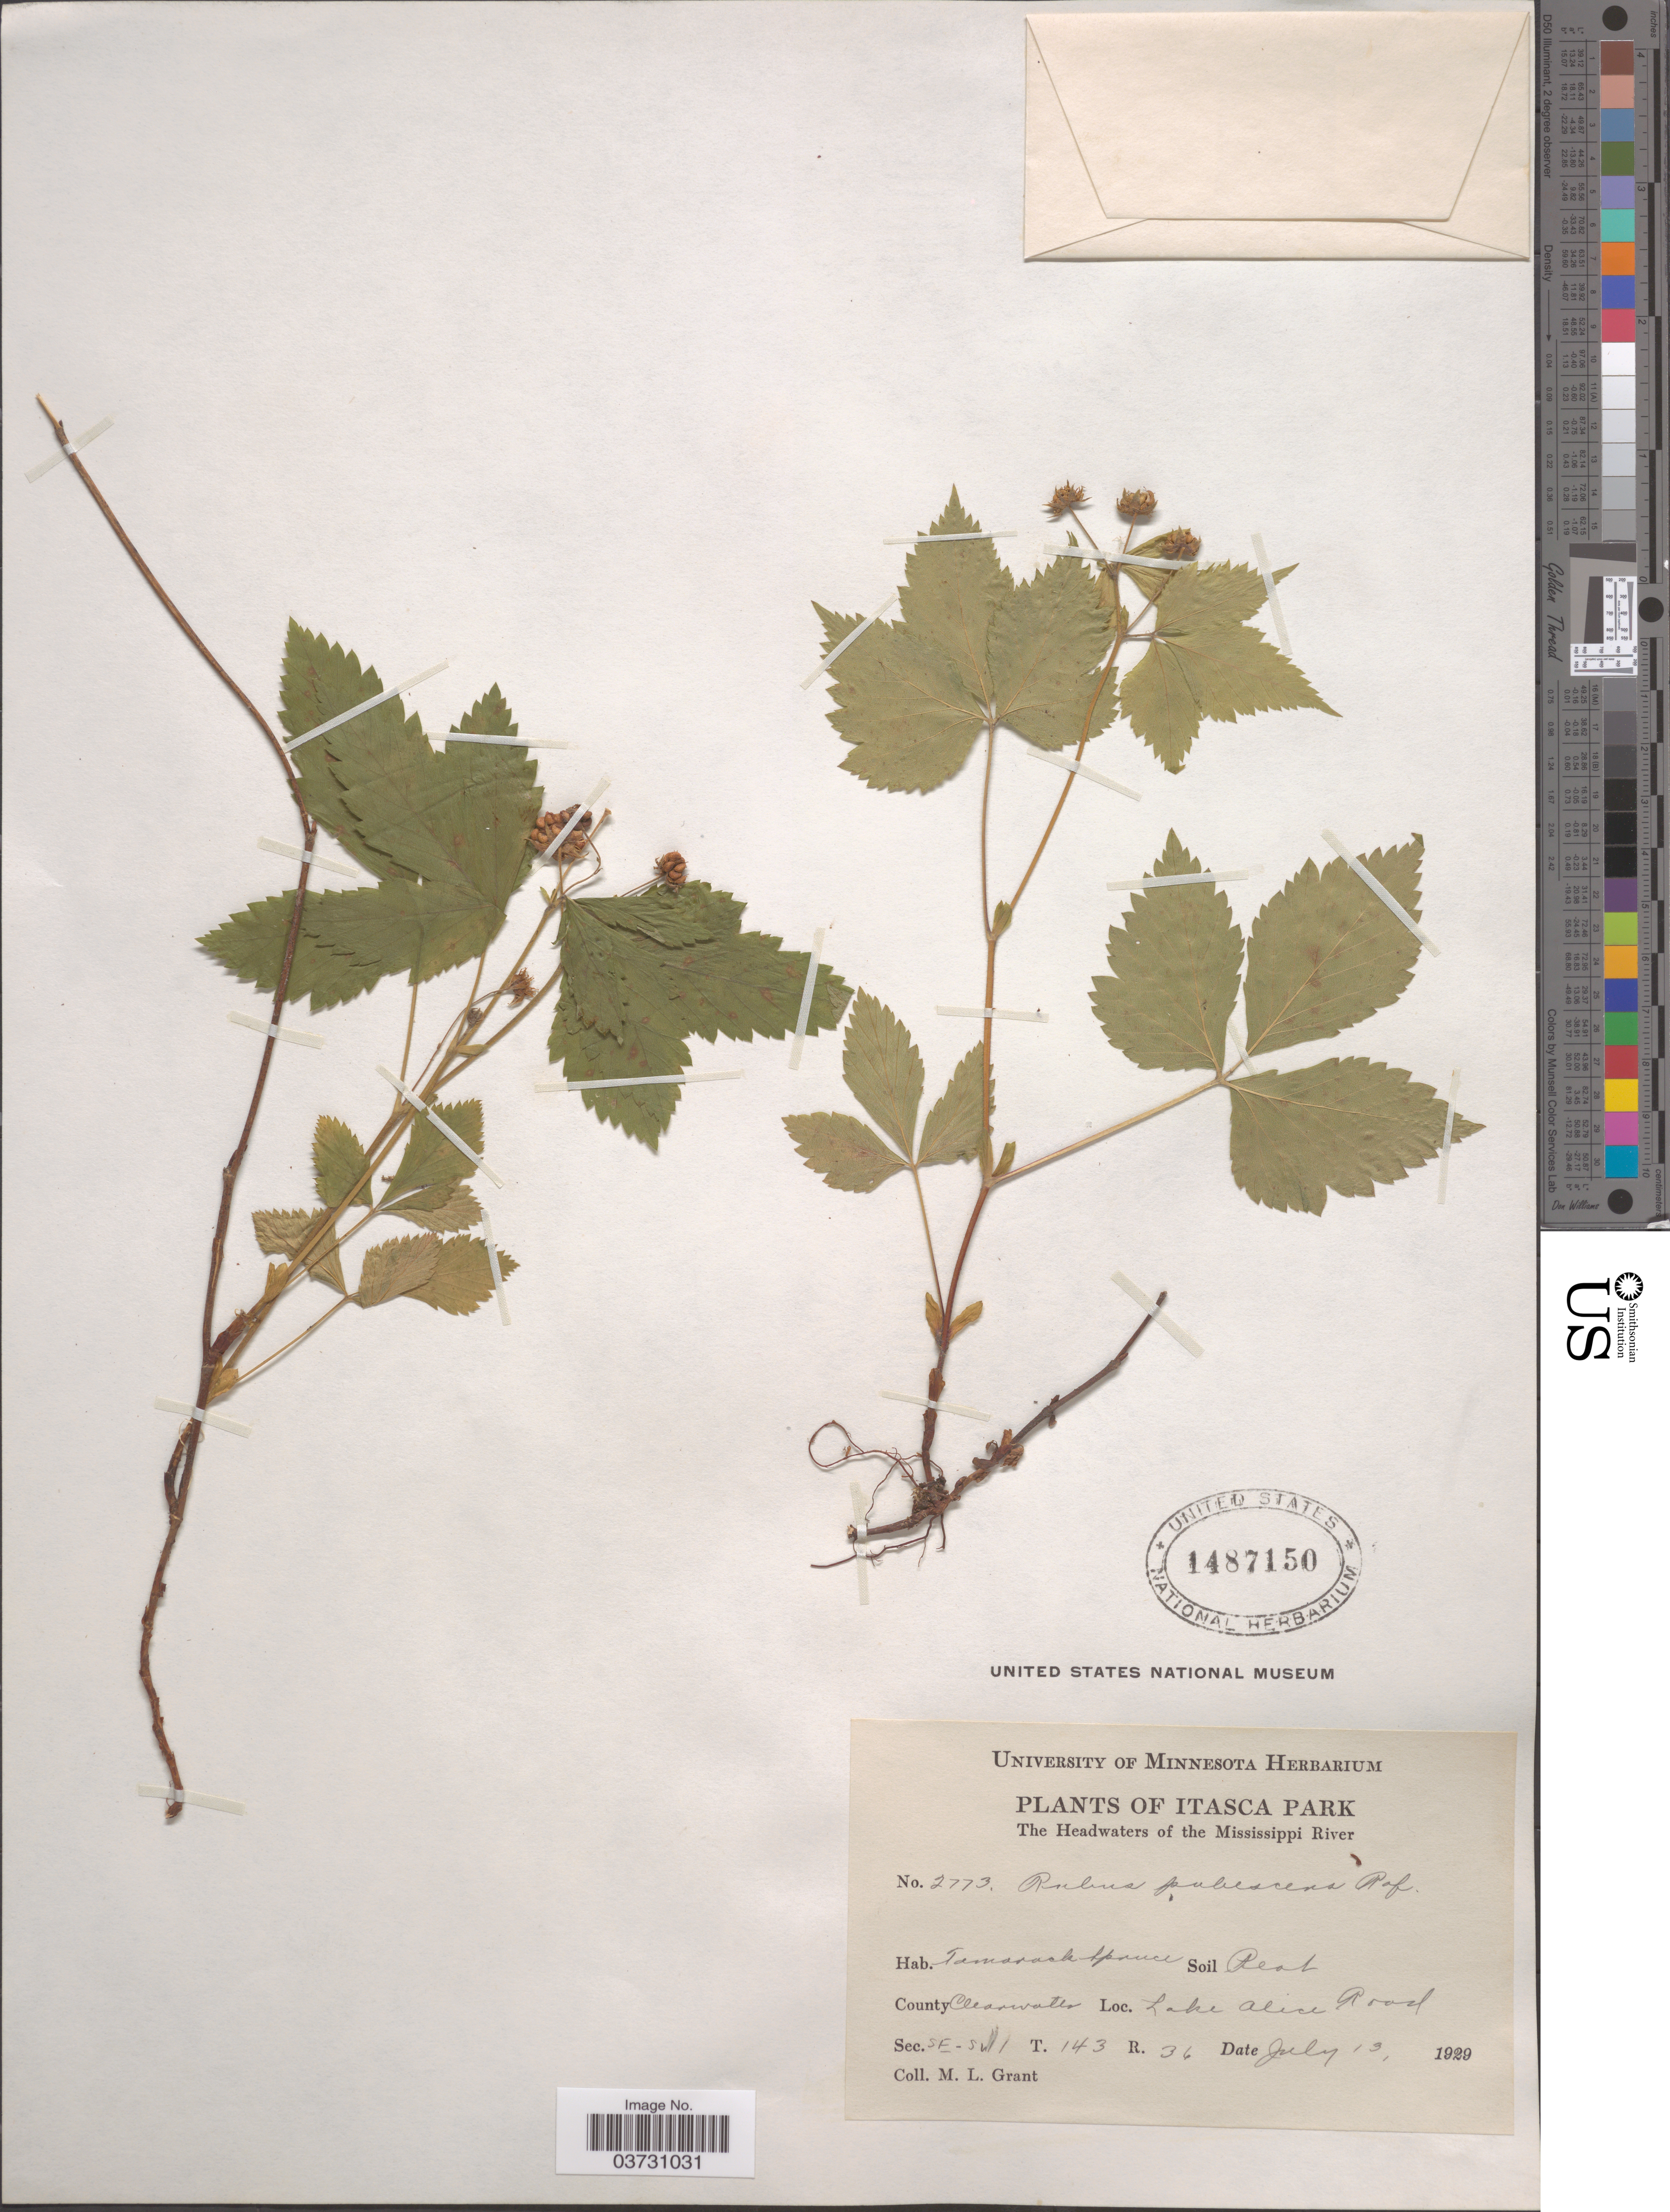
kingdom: Plantae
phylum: Tracheophyta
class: Magnoliopsida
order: Rosales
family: Rosaceae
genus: Rubus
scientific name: Rubus pubescens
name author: Raf.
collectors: M. L. Grant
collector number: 2773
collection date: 1929-07-13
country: United States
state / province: Minnesota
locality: Itasca Park. The Headwaters of the Mississippi River. Tamarack Spruce. County Clearwater. Lake Alice Road. Sec. SE - SW 1 T. 143 R. 36.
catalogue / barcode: US 1487150